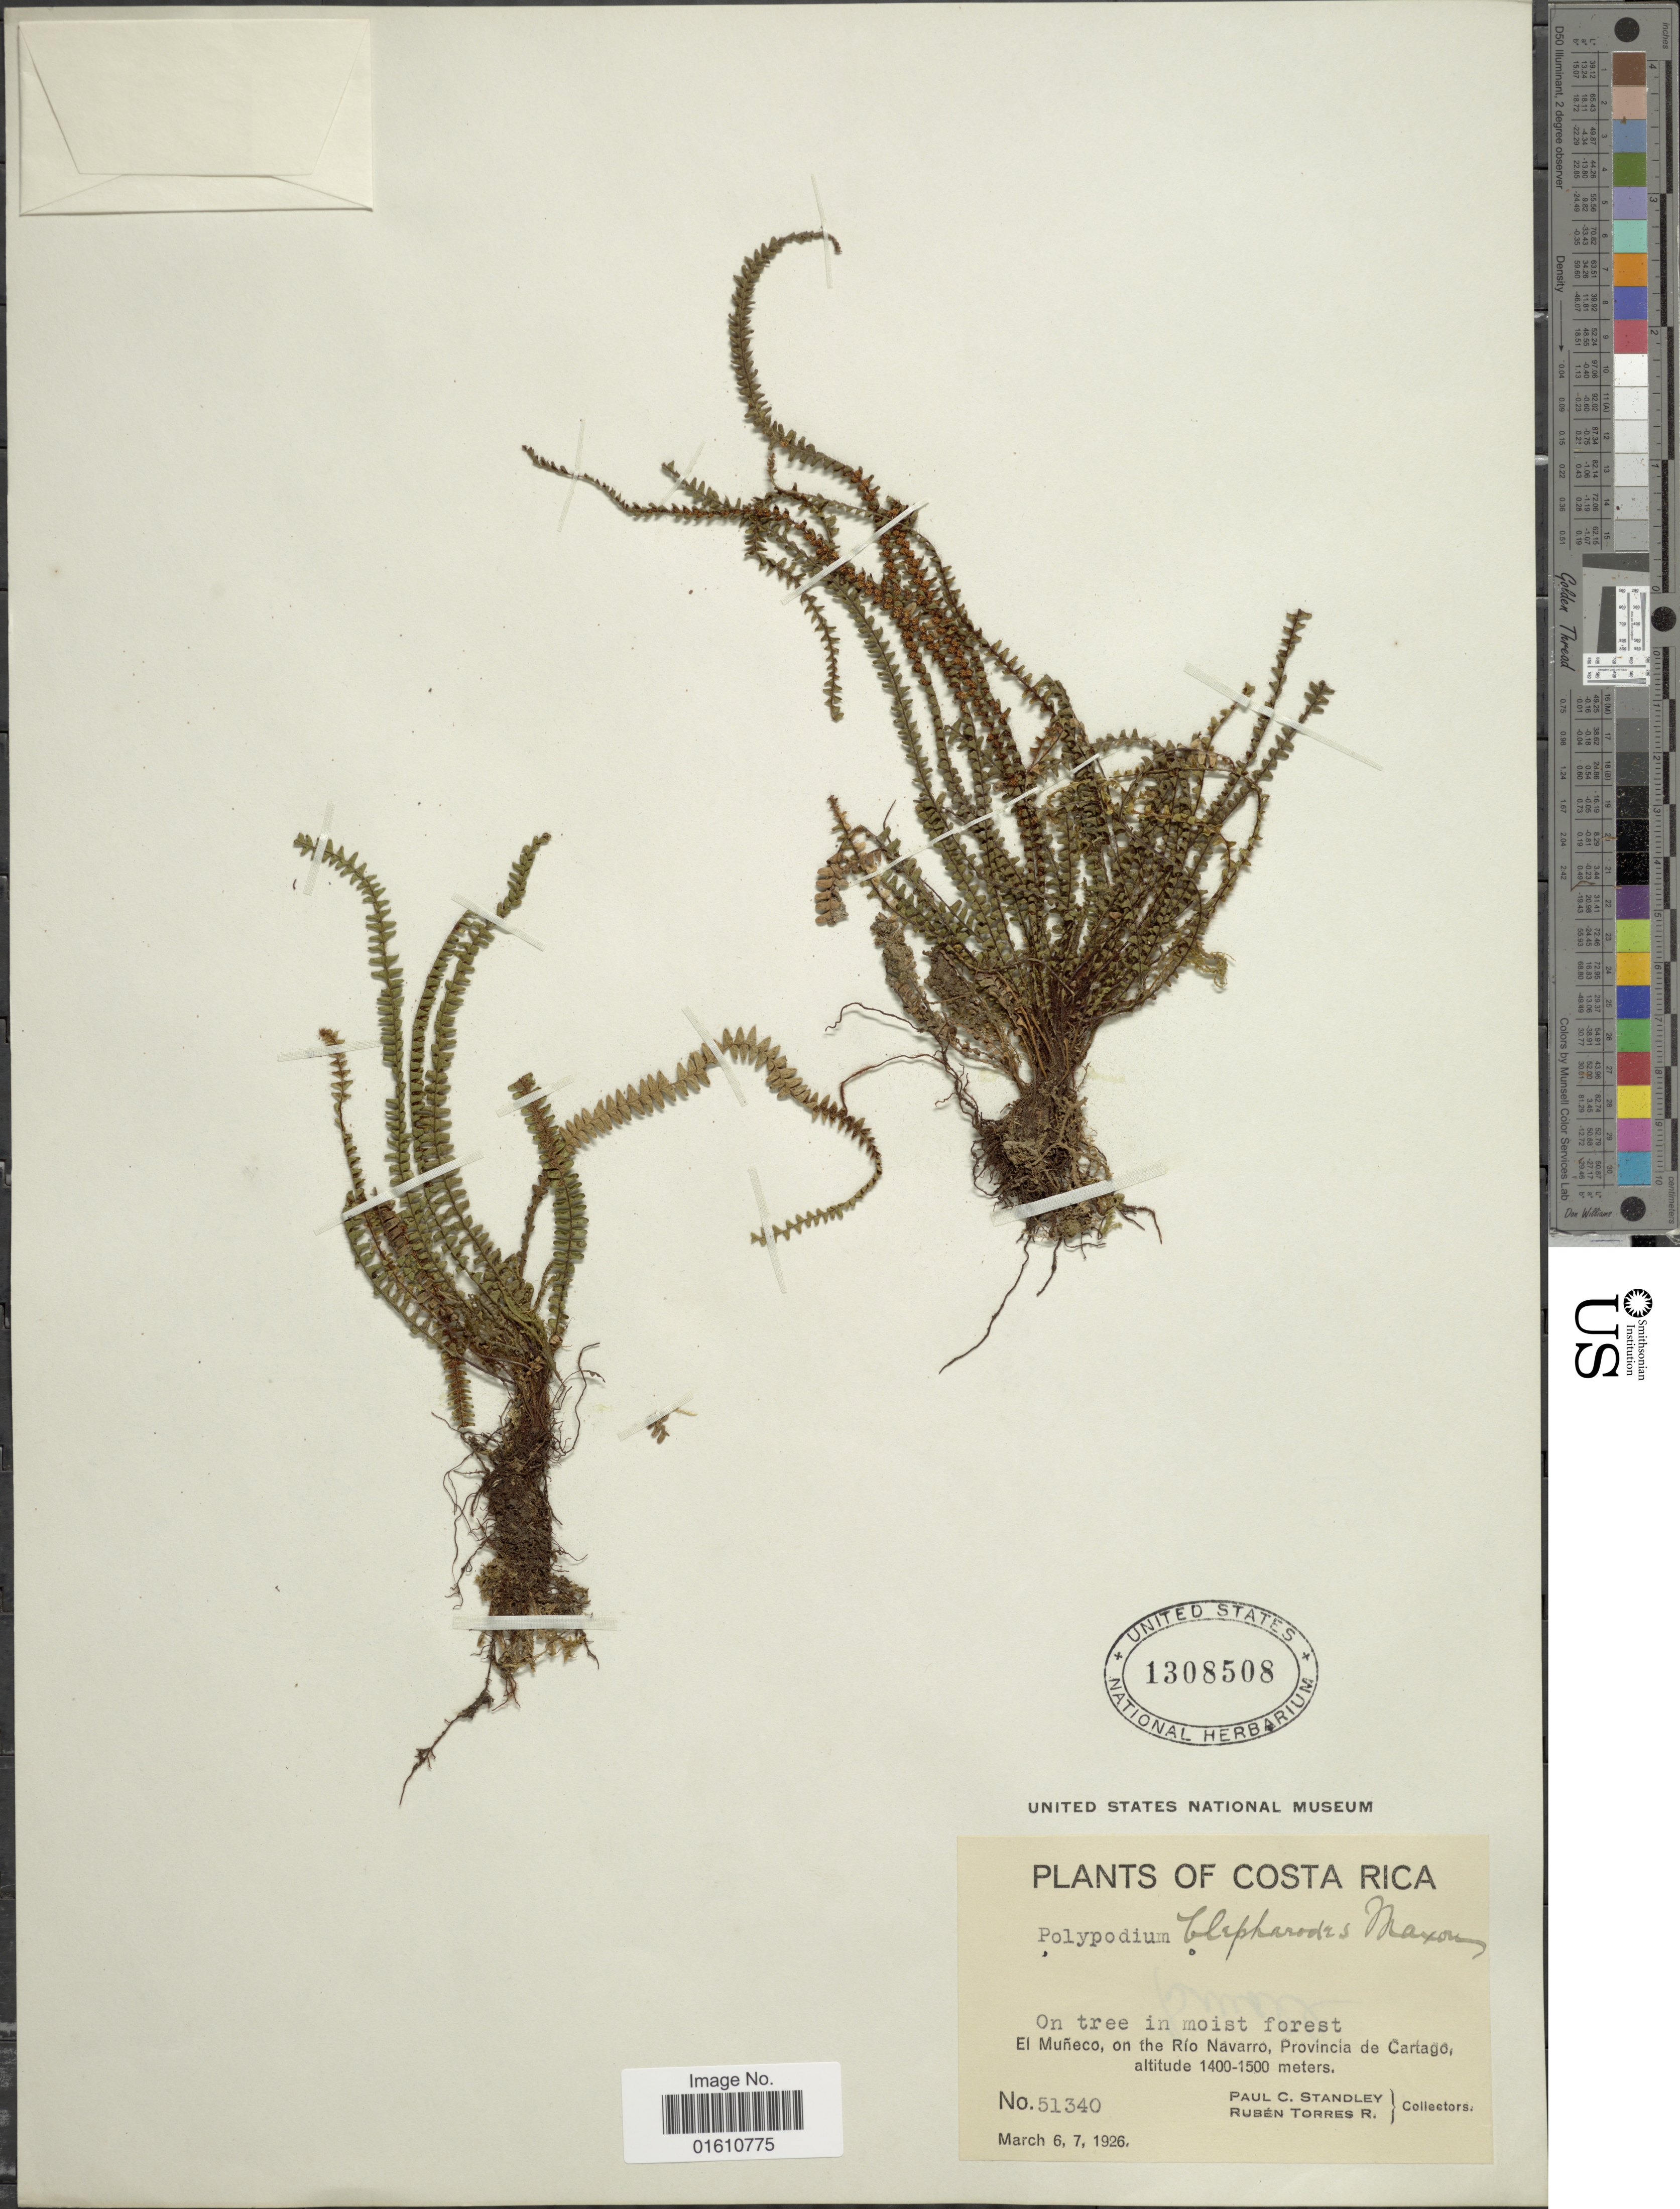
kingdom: Plantae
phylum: Tracheophyta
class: Polypodiopsida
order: Polypodiales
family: Polypodiaceae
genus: Moranopteris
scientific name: Moranopteris taenifolia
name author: (Jenman) R. Y. Hirai & J. Prado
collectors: P. C. Standley & R. Torres R.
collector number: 51340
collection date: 1926-03-06/1926-03-07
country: Costa Rica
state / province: Cartago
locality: El Muneco, on the Rio Navarro, Provincia de Cartago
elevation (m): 1400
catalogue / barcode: US 1308508